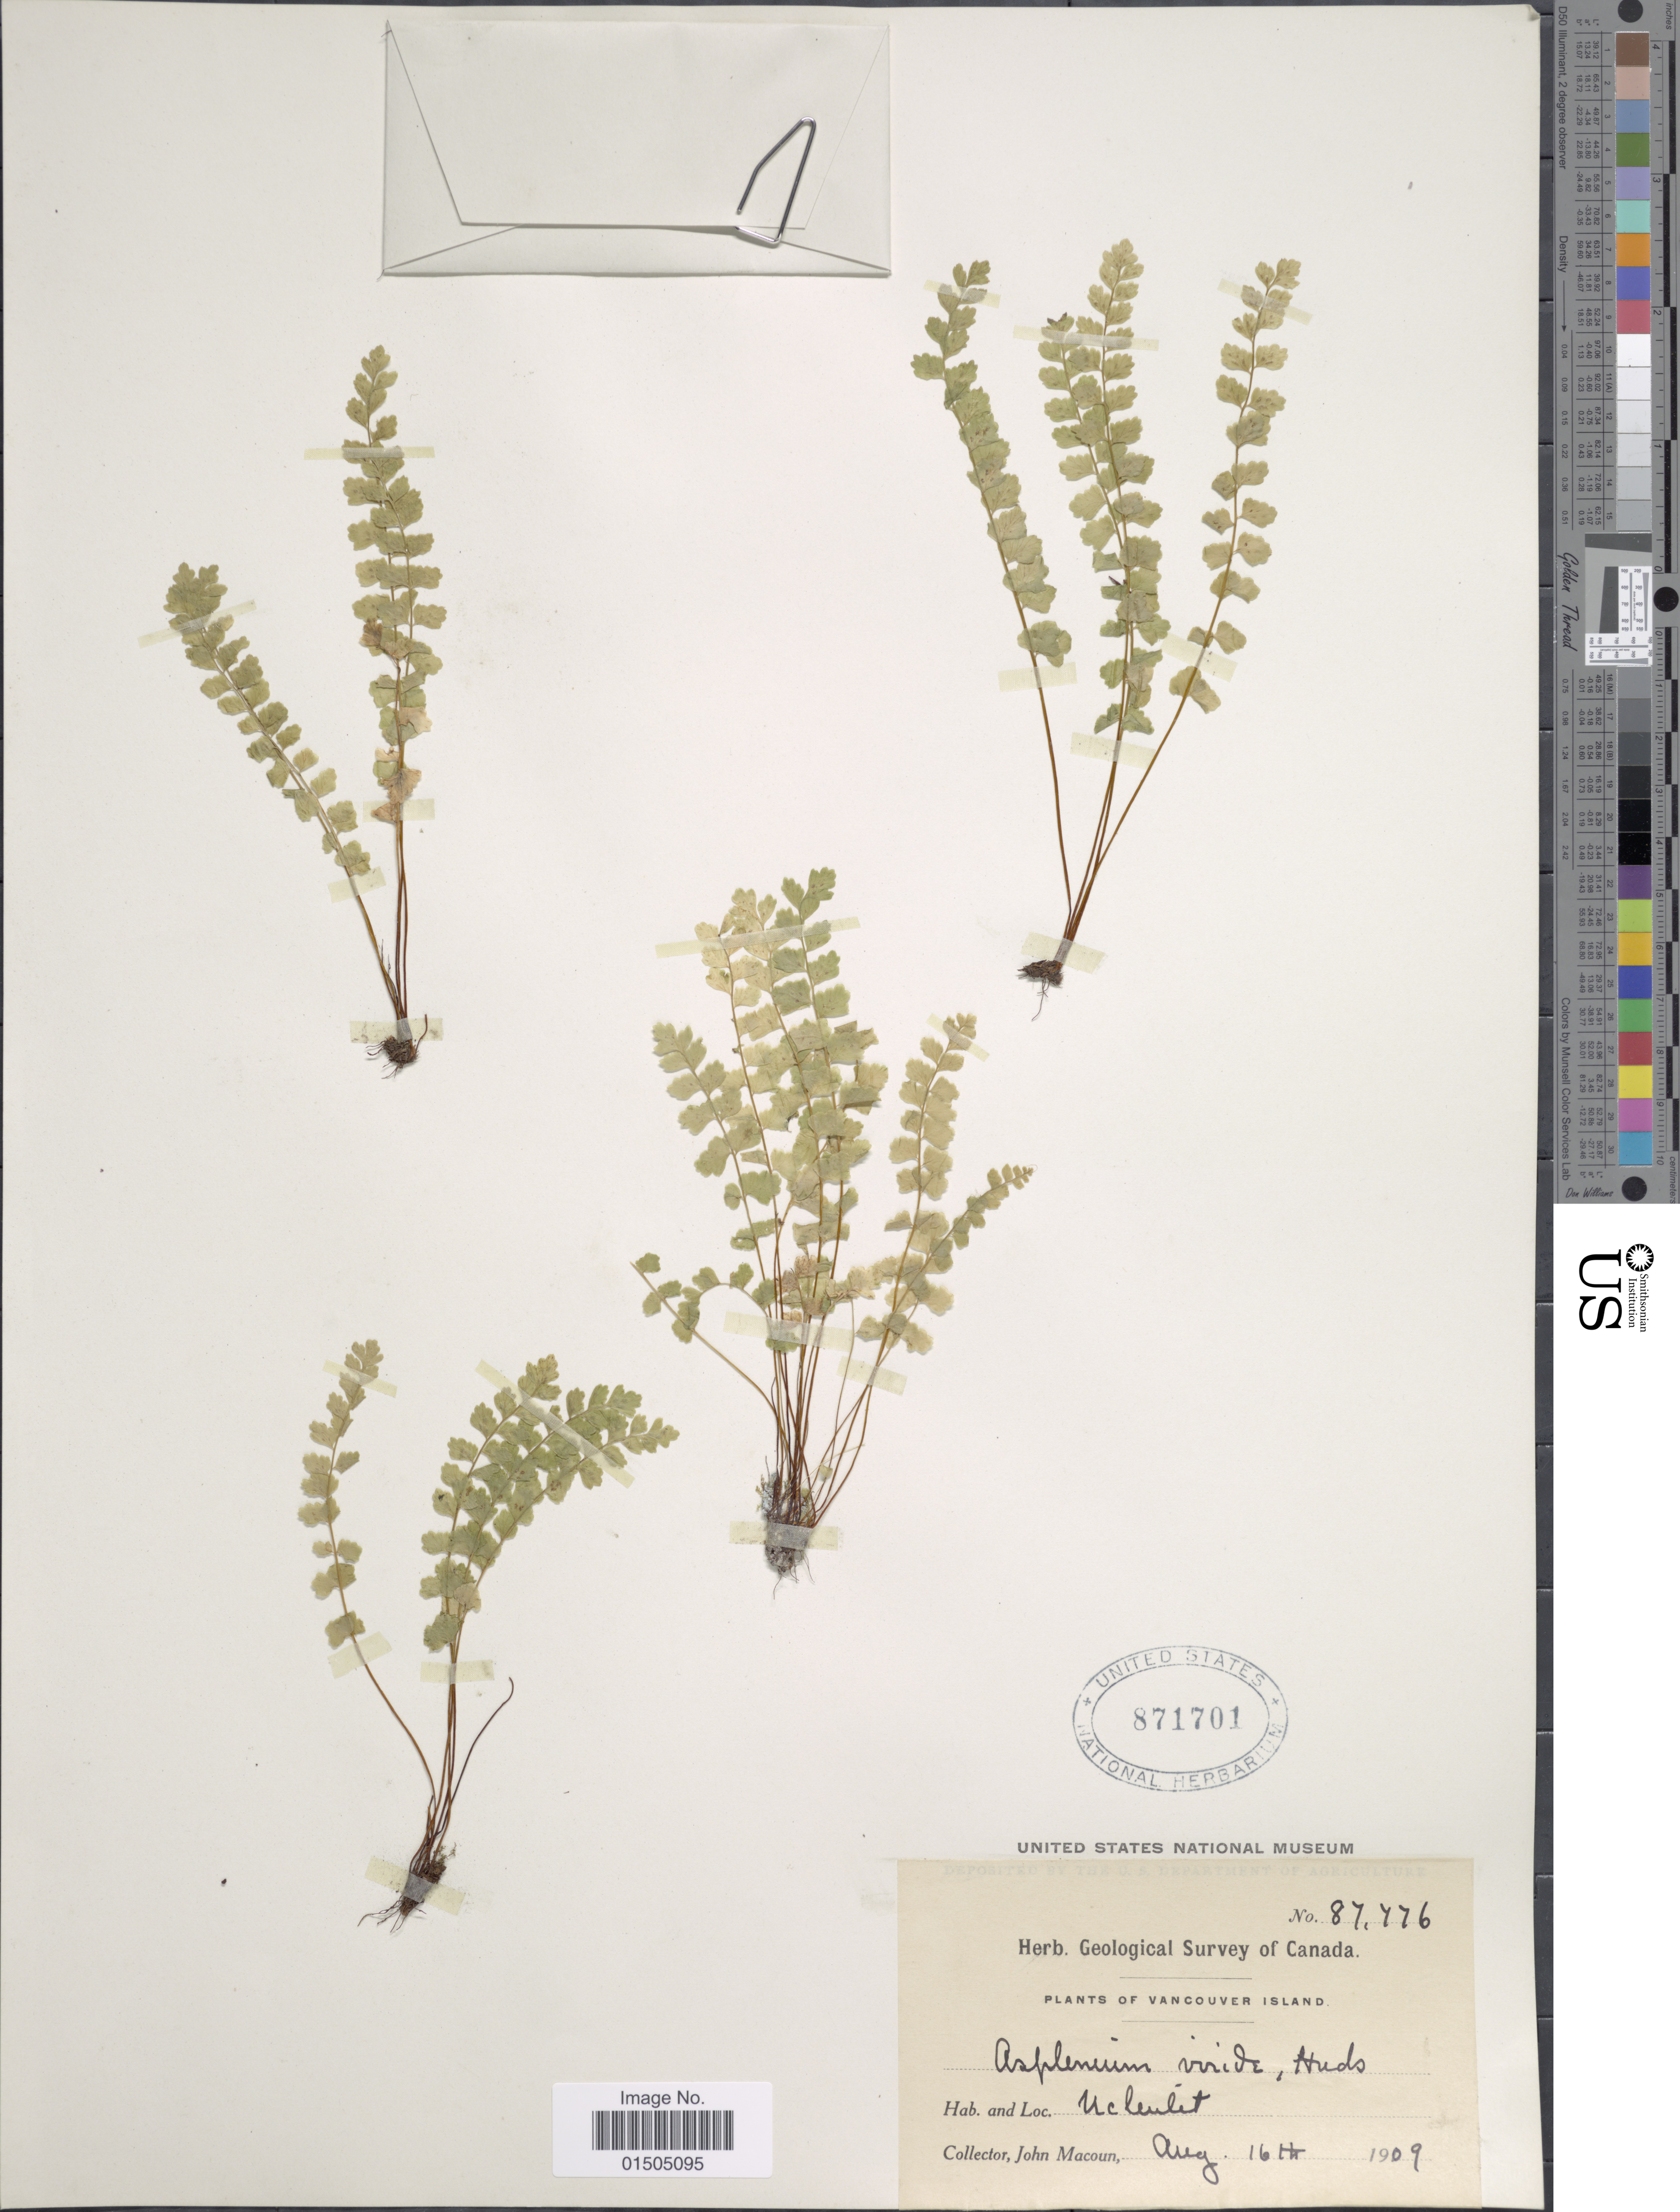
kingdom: Plantae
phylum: Tracheophyta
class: Polypodiopsida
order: Polypodiales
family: Aspleniaceae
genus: Asplenium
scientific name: Asplenium trichomanes-ramosum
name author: L.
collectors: J. Macoun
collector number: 87776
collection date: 1909-08-16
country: Canada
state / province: British Columbia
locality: Vancouver Island. Ucluelet.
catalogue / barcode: US 871707